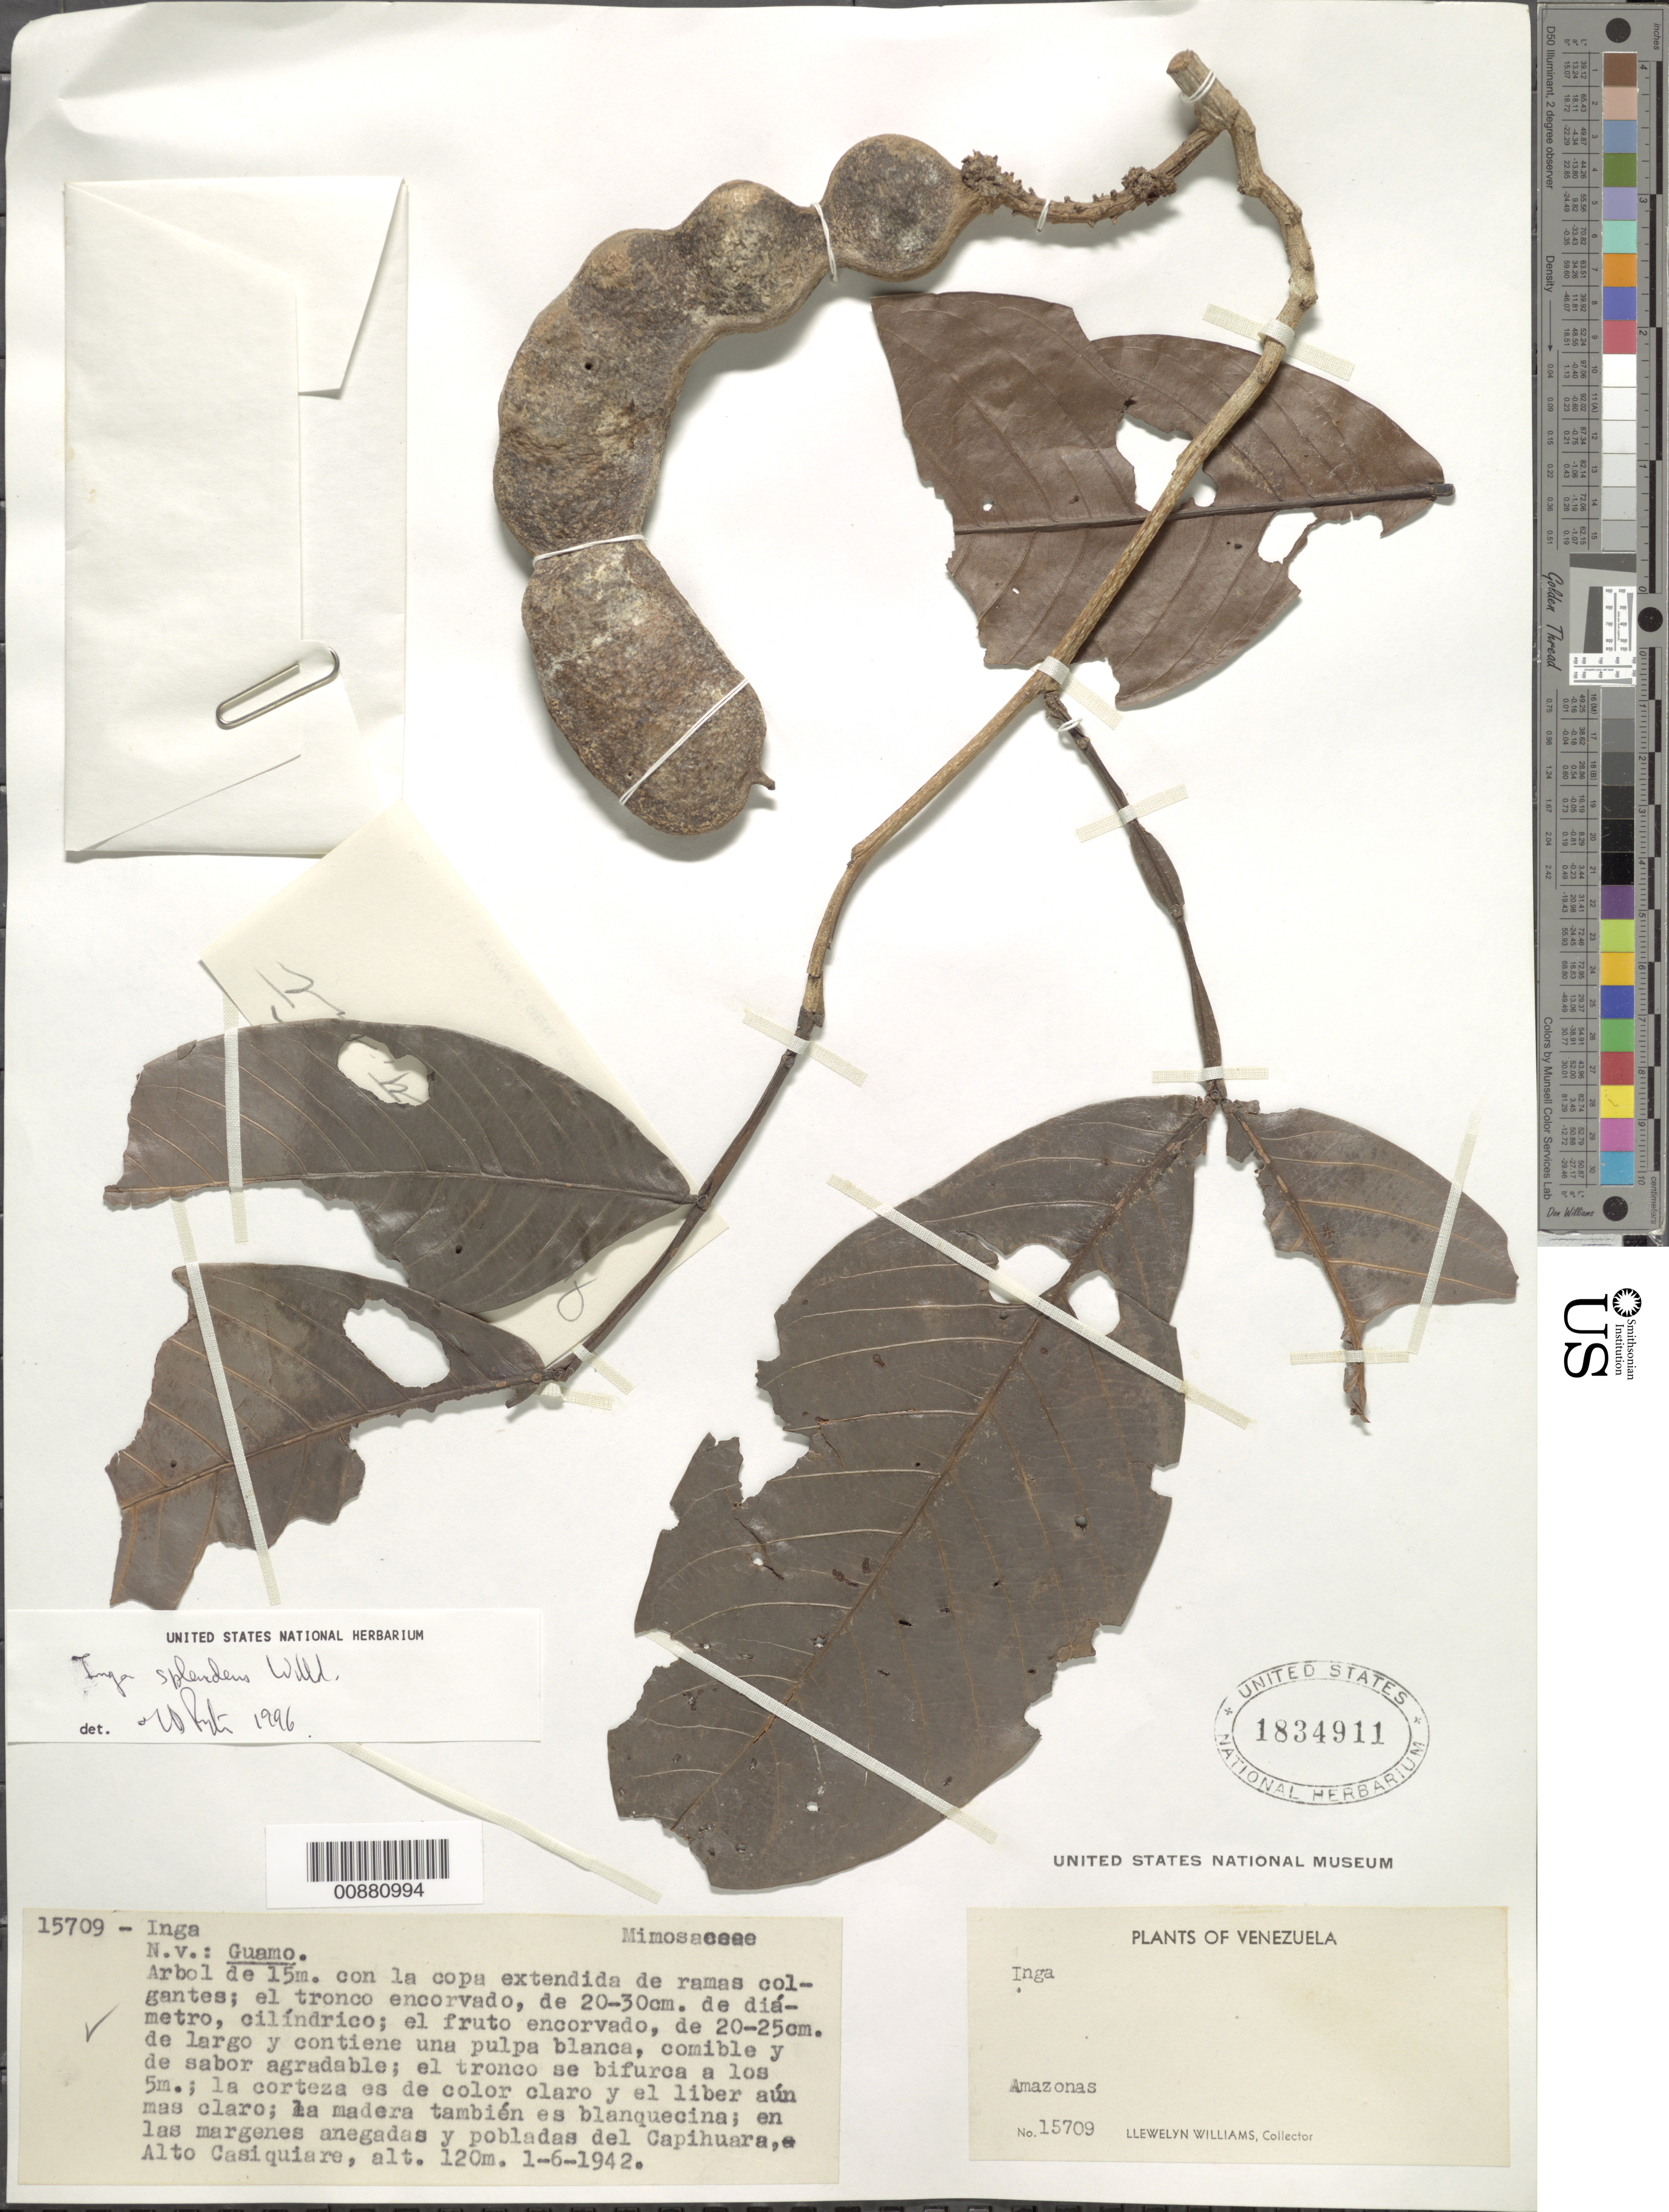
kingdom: Plantae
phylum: Tracheophyta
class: Magnoliopsida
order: Fabales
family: Fabaceae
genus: Inga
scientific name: Inga splendens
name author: Willd.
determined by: Pennington, T. D., (K)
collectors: Ll. Williams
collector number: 15709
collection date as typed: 1-Jun-42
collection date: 1942-06-01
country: Venezuela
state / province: Amazonas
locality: Capihuara, Alto Casiquiare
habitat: Margenes anegadas y pobladas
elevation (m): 120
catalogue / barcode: US 1834911